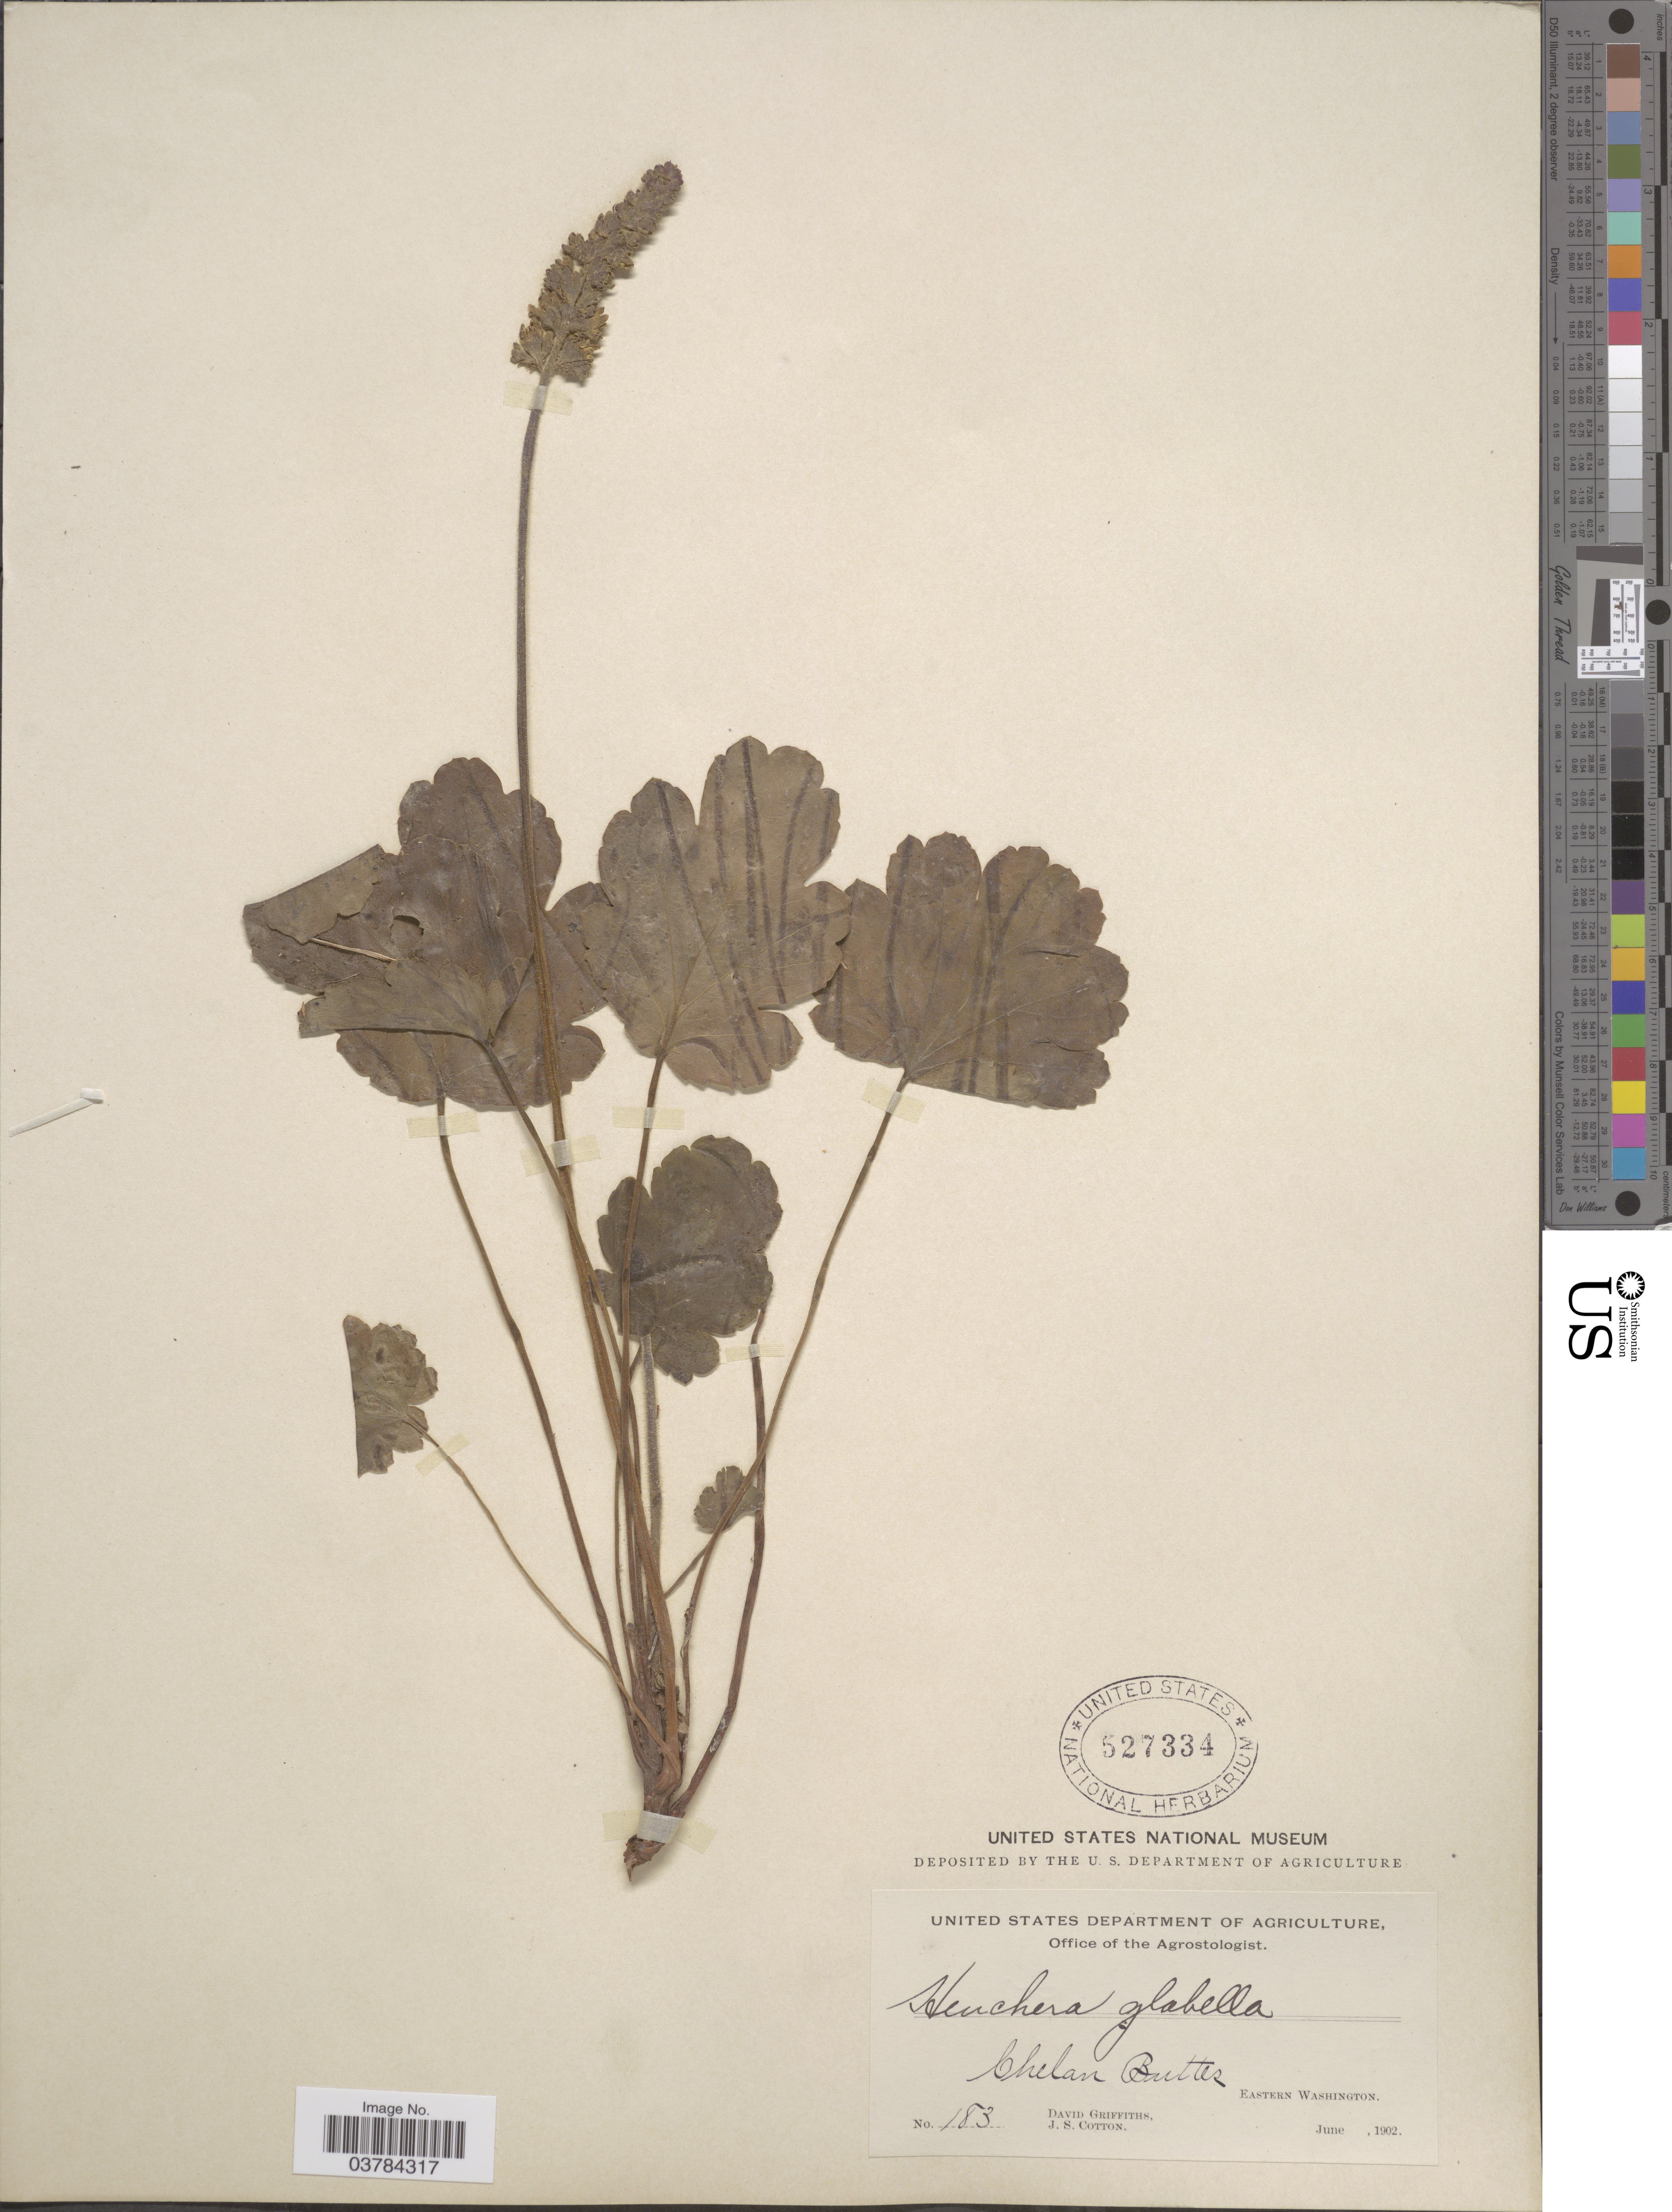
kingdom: Plantae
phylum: Tracheophyta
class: Magnoliopsida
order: Saxifragales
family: Saxifragaceae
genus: Heuchera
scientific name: Heuchera chlorantha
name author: Piper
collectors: D. Griffiths & J. S. Cotton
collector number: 183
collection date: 1902-06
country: United States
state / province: Washington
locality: Chelan Buttes. Eastern Washington.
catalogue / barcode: US 527334